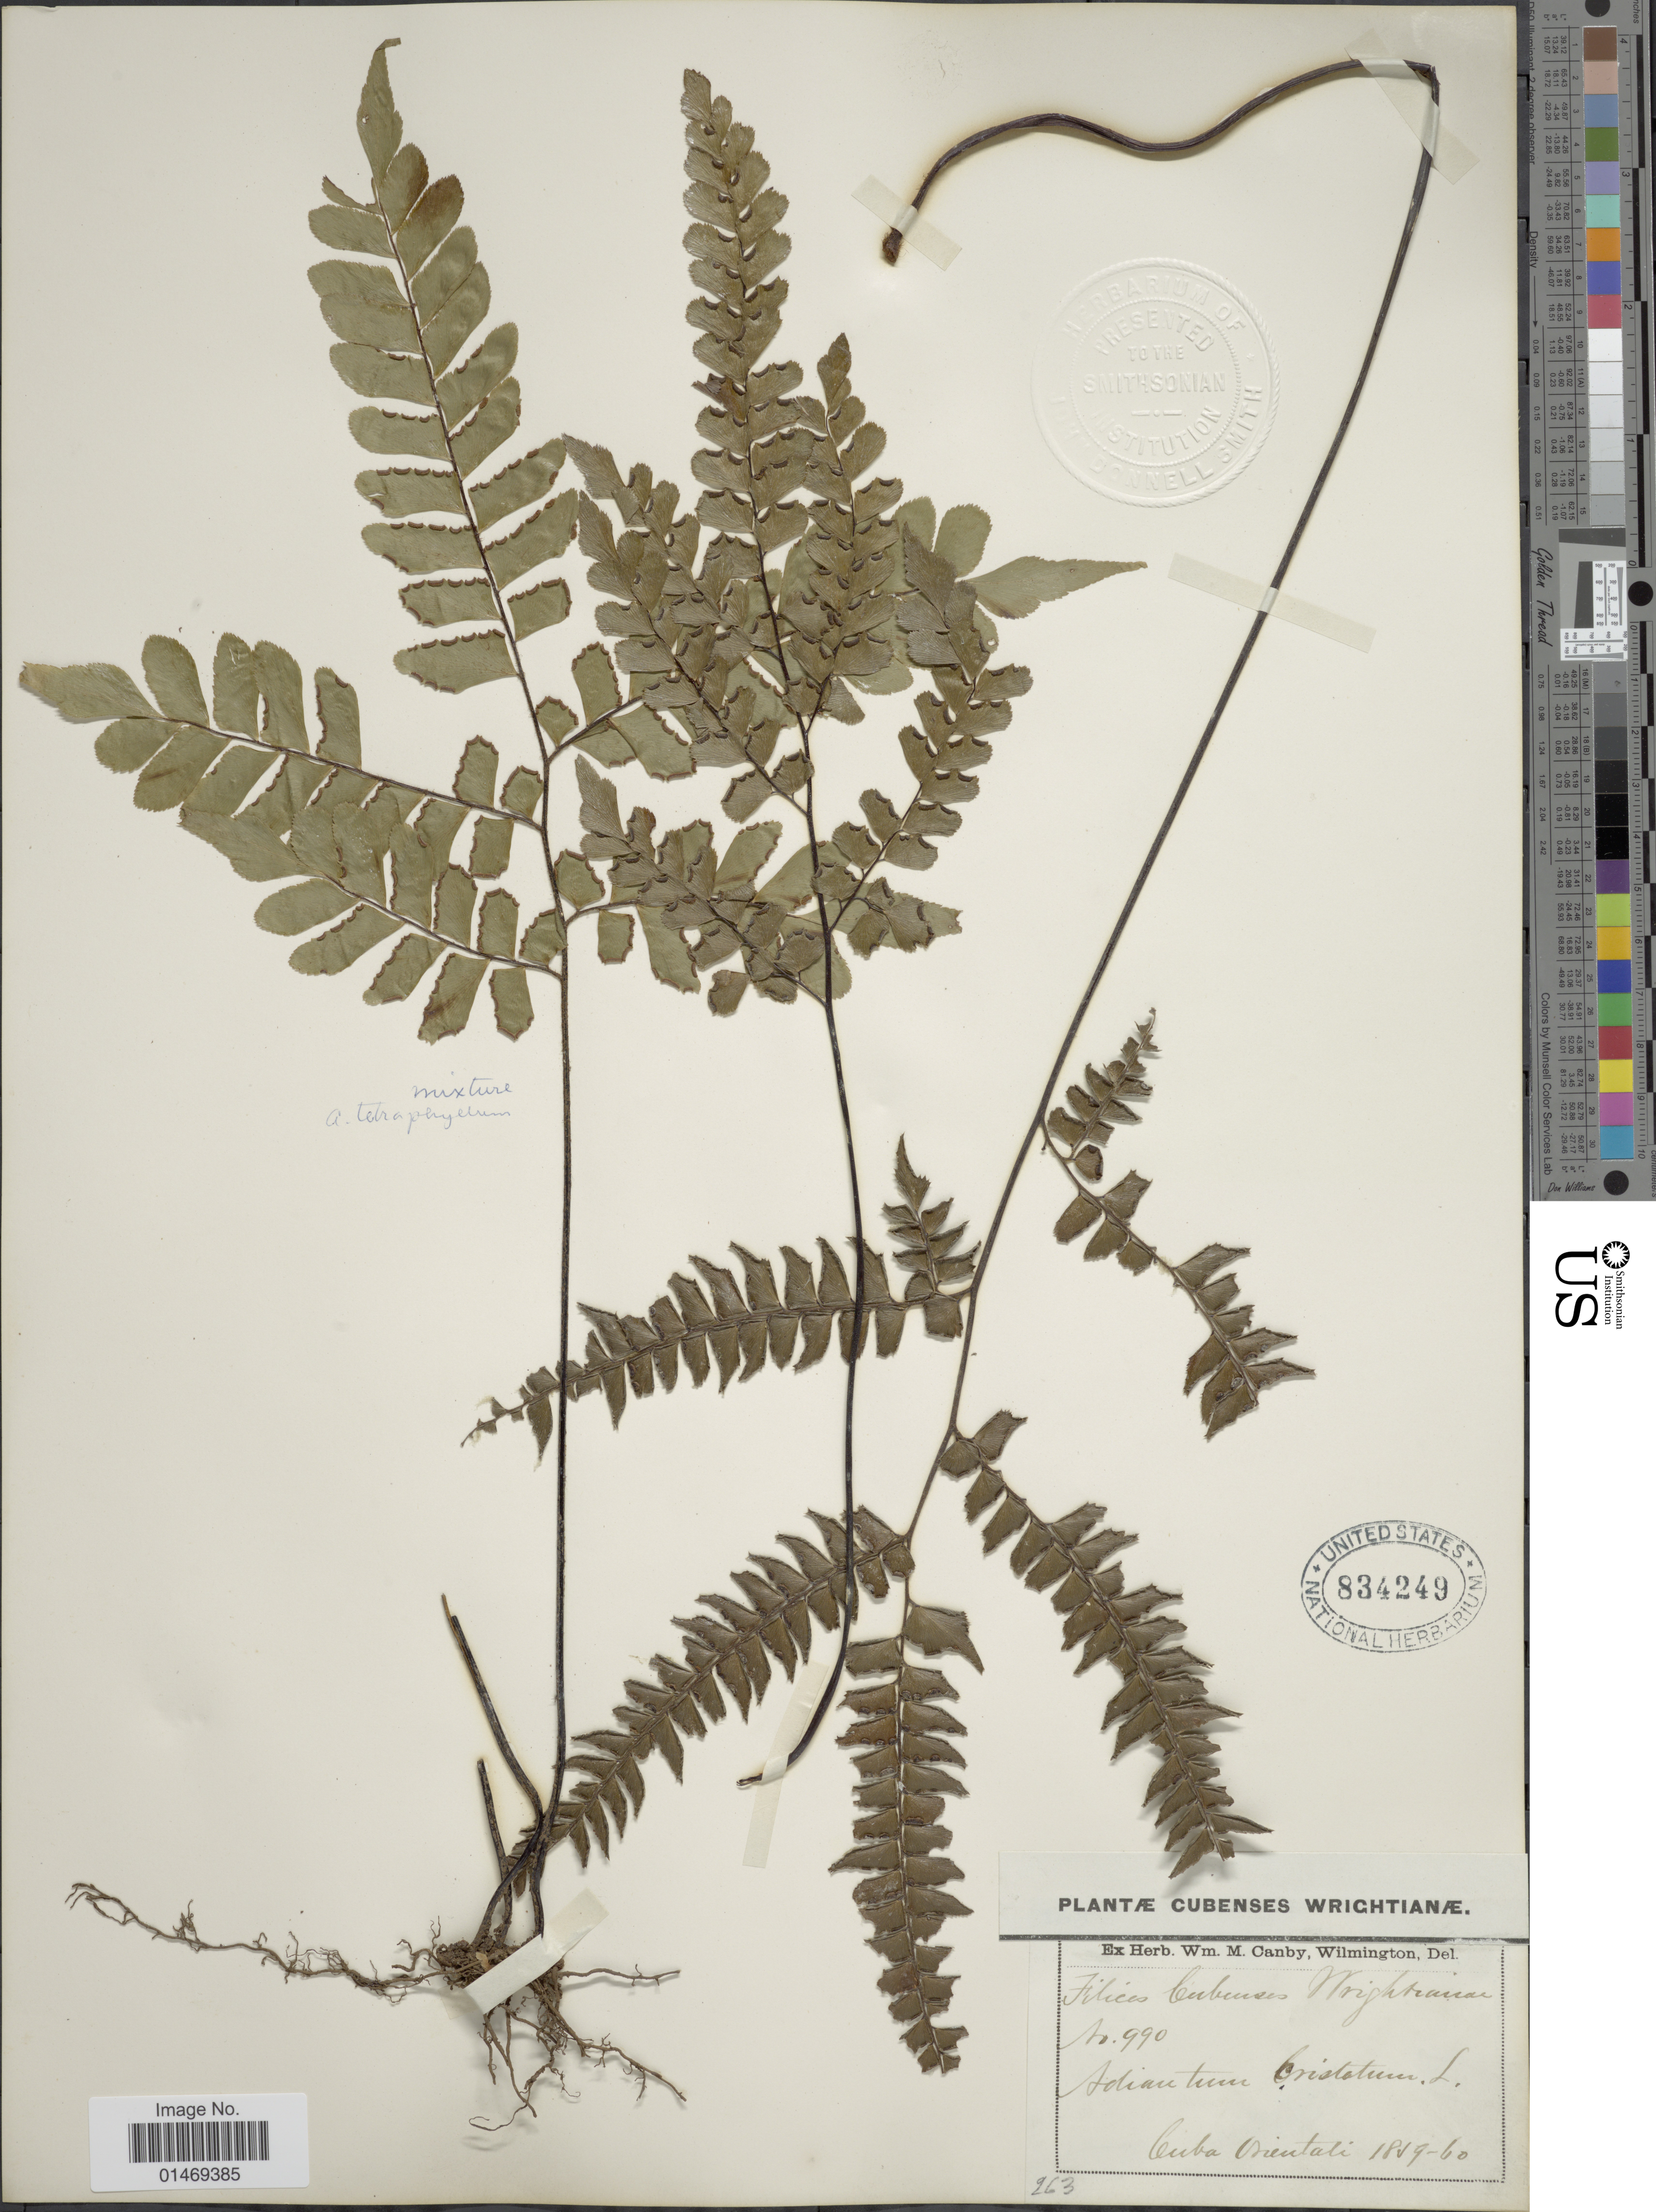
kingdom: Plantae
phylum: Tracheophyta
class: Polypodiopsida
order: Polypodiales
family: Pteridaceae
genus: Adiantum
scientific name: Adiantum pyramidale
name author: (L.) Willd.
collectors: Wright, --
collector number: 990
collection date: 1859/1860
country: Cuba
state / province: Oriente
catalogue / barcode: US 834249